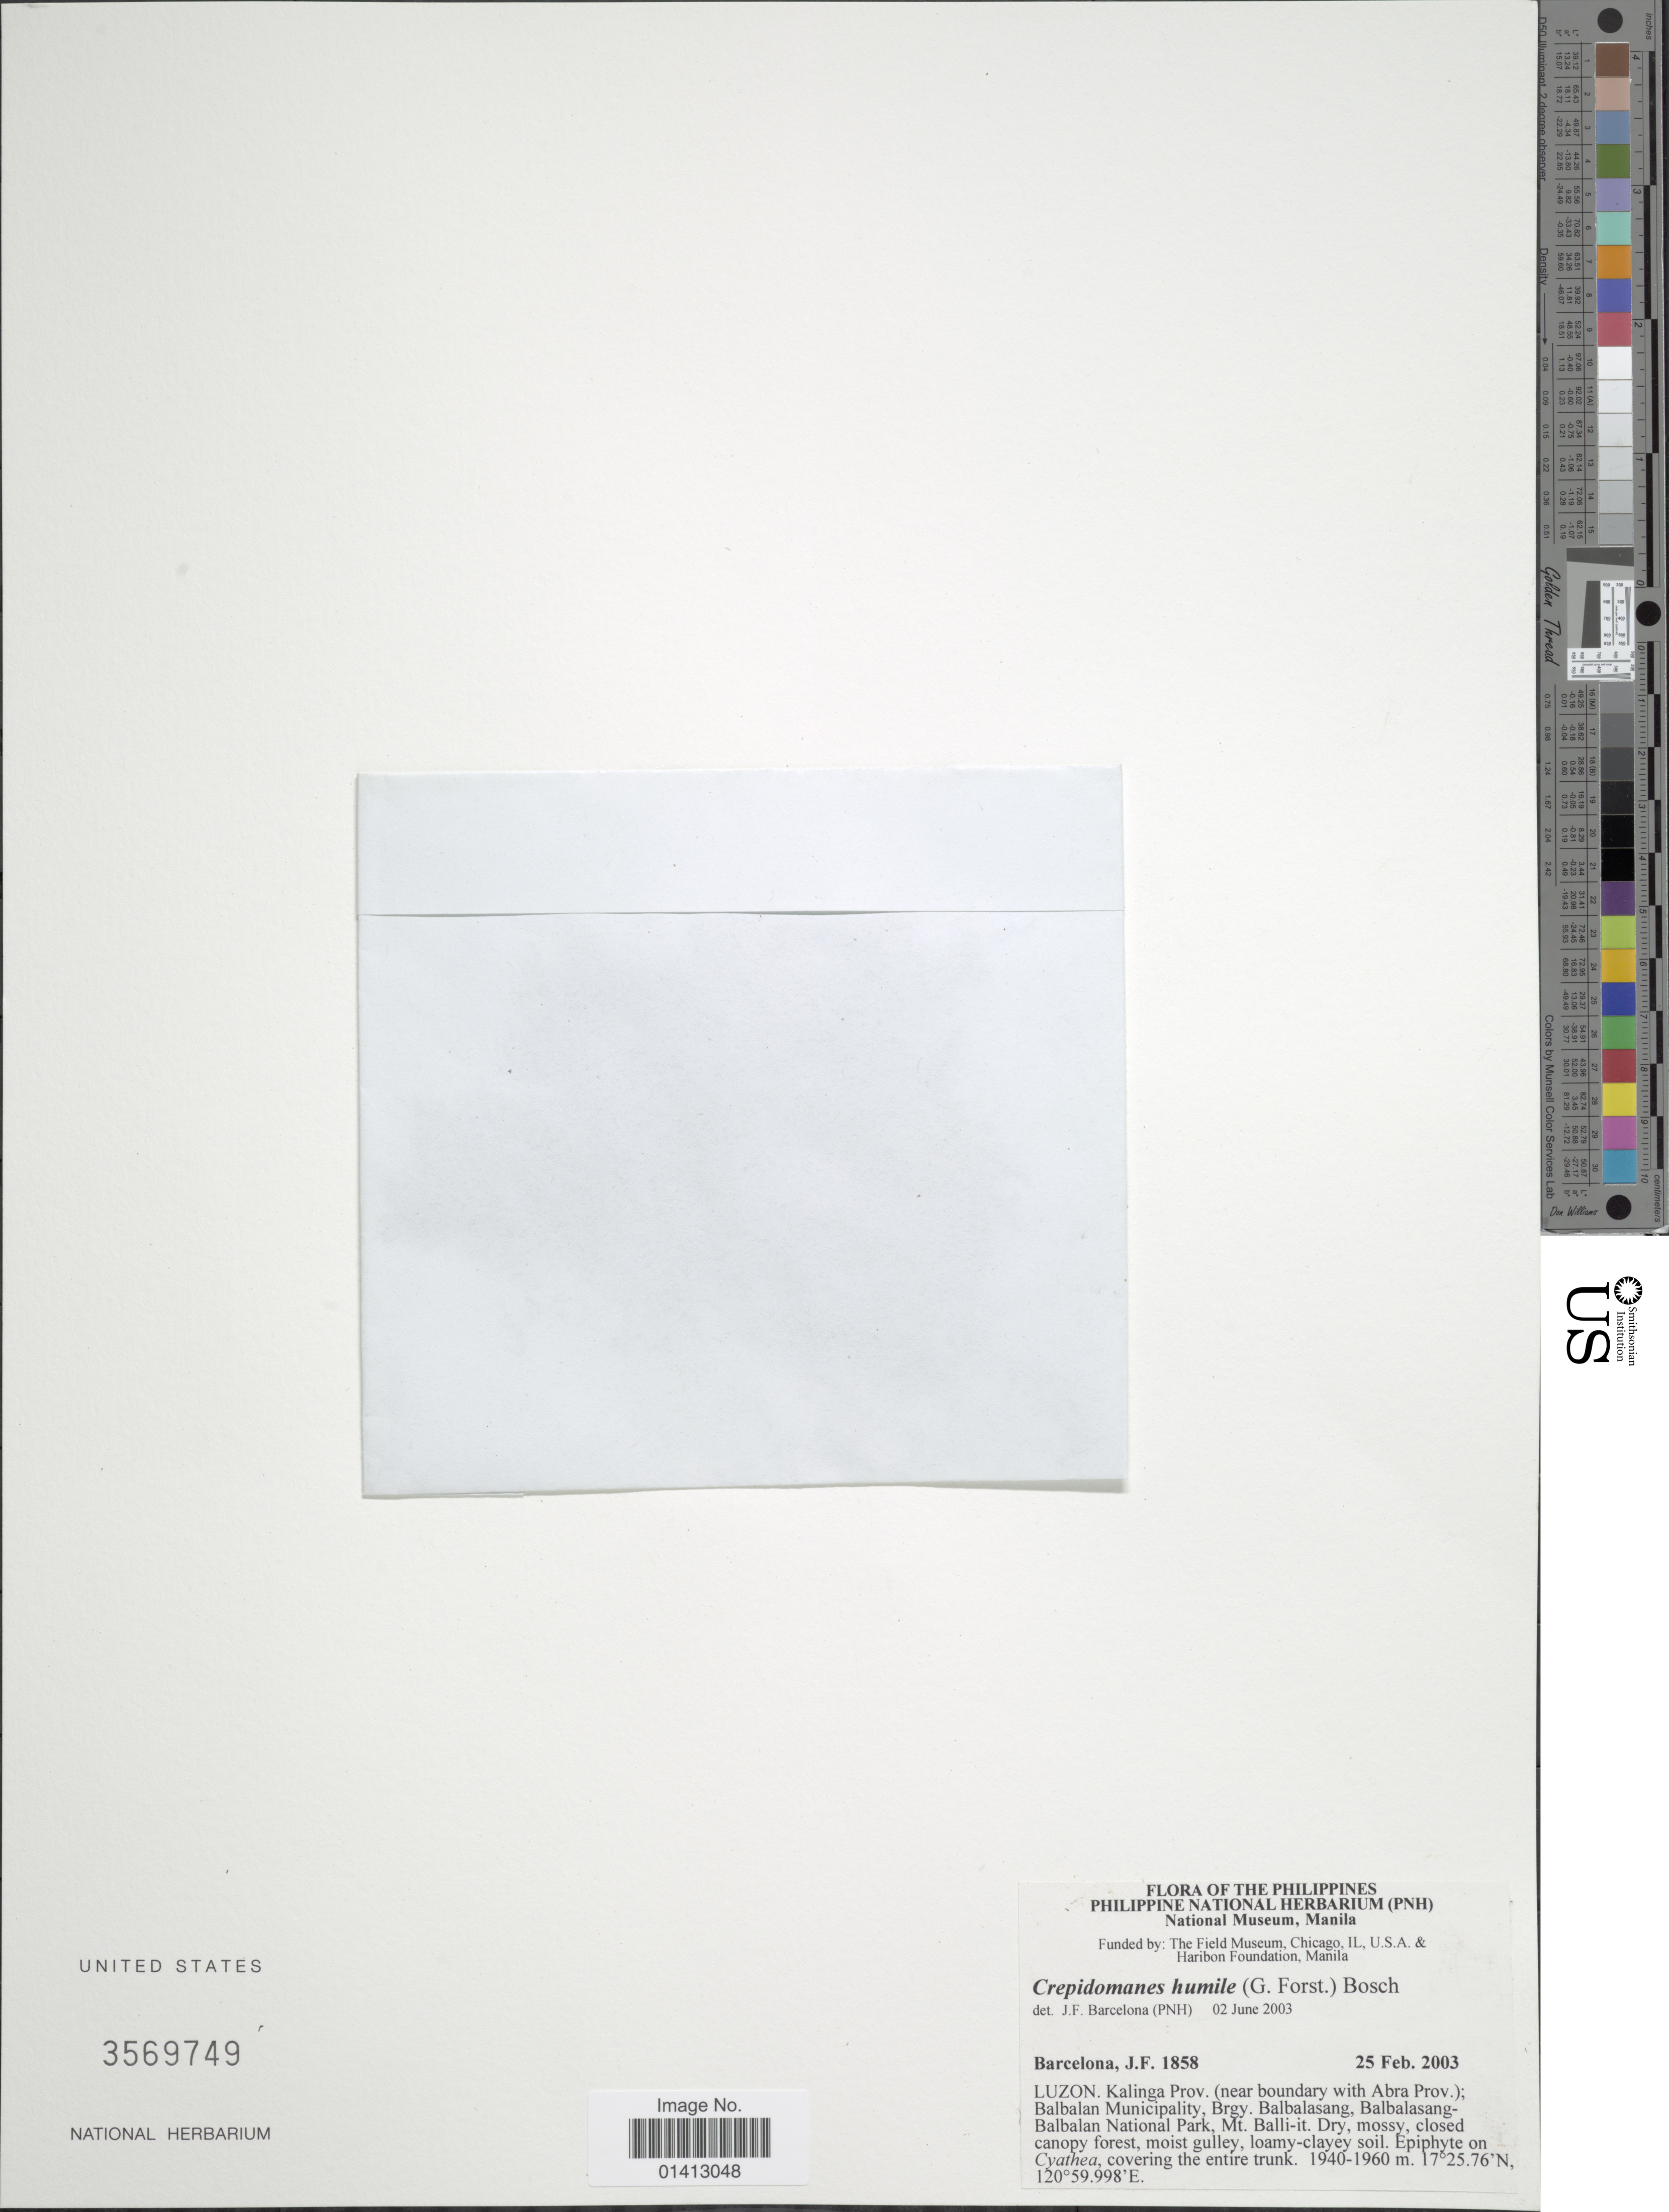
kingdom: Plantae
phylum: Tracheophyta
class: Polypodiopsida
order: Hymenophyllales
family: Hymenophyllaceae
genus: Crepidomanes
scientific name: Crepidomanes humilis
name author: (G. Forst.) Bosch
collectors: J. F. Barcelona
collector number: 1858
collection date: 2003-02-25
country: Philippines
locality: Luzon, Kalinga Prov. (near boundary with Abra Prov); Balbalan Municipality, Brgy. Balbalasang, Balbalasang-Balbalan National park, Mt Balli-it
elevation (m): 1940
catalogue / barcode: US 3569749